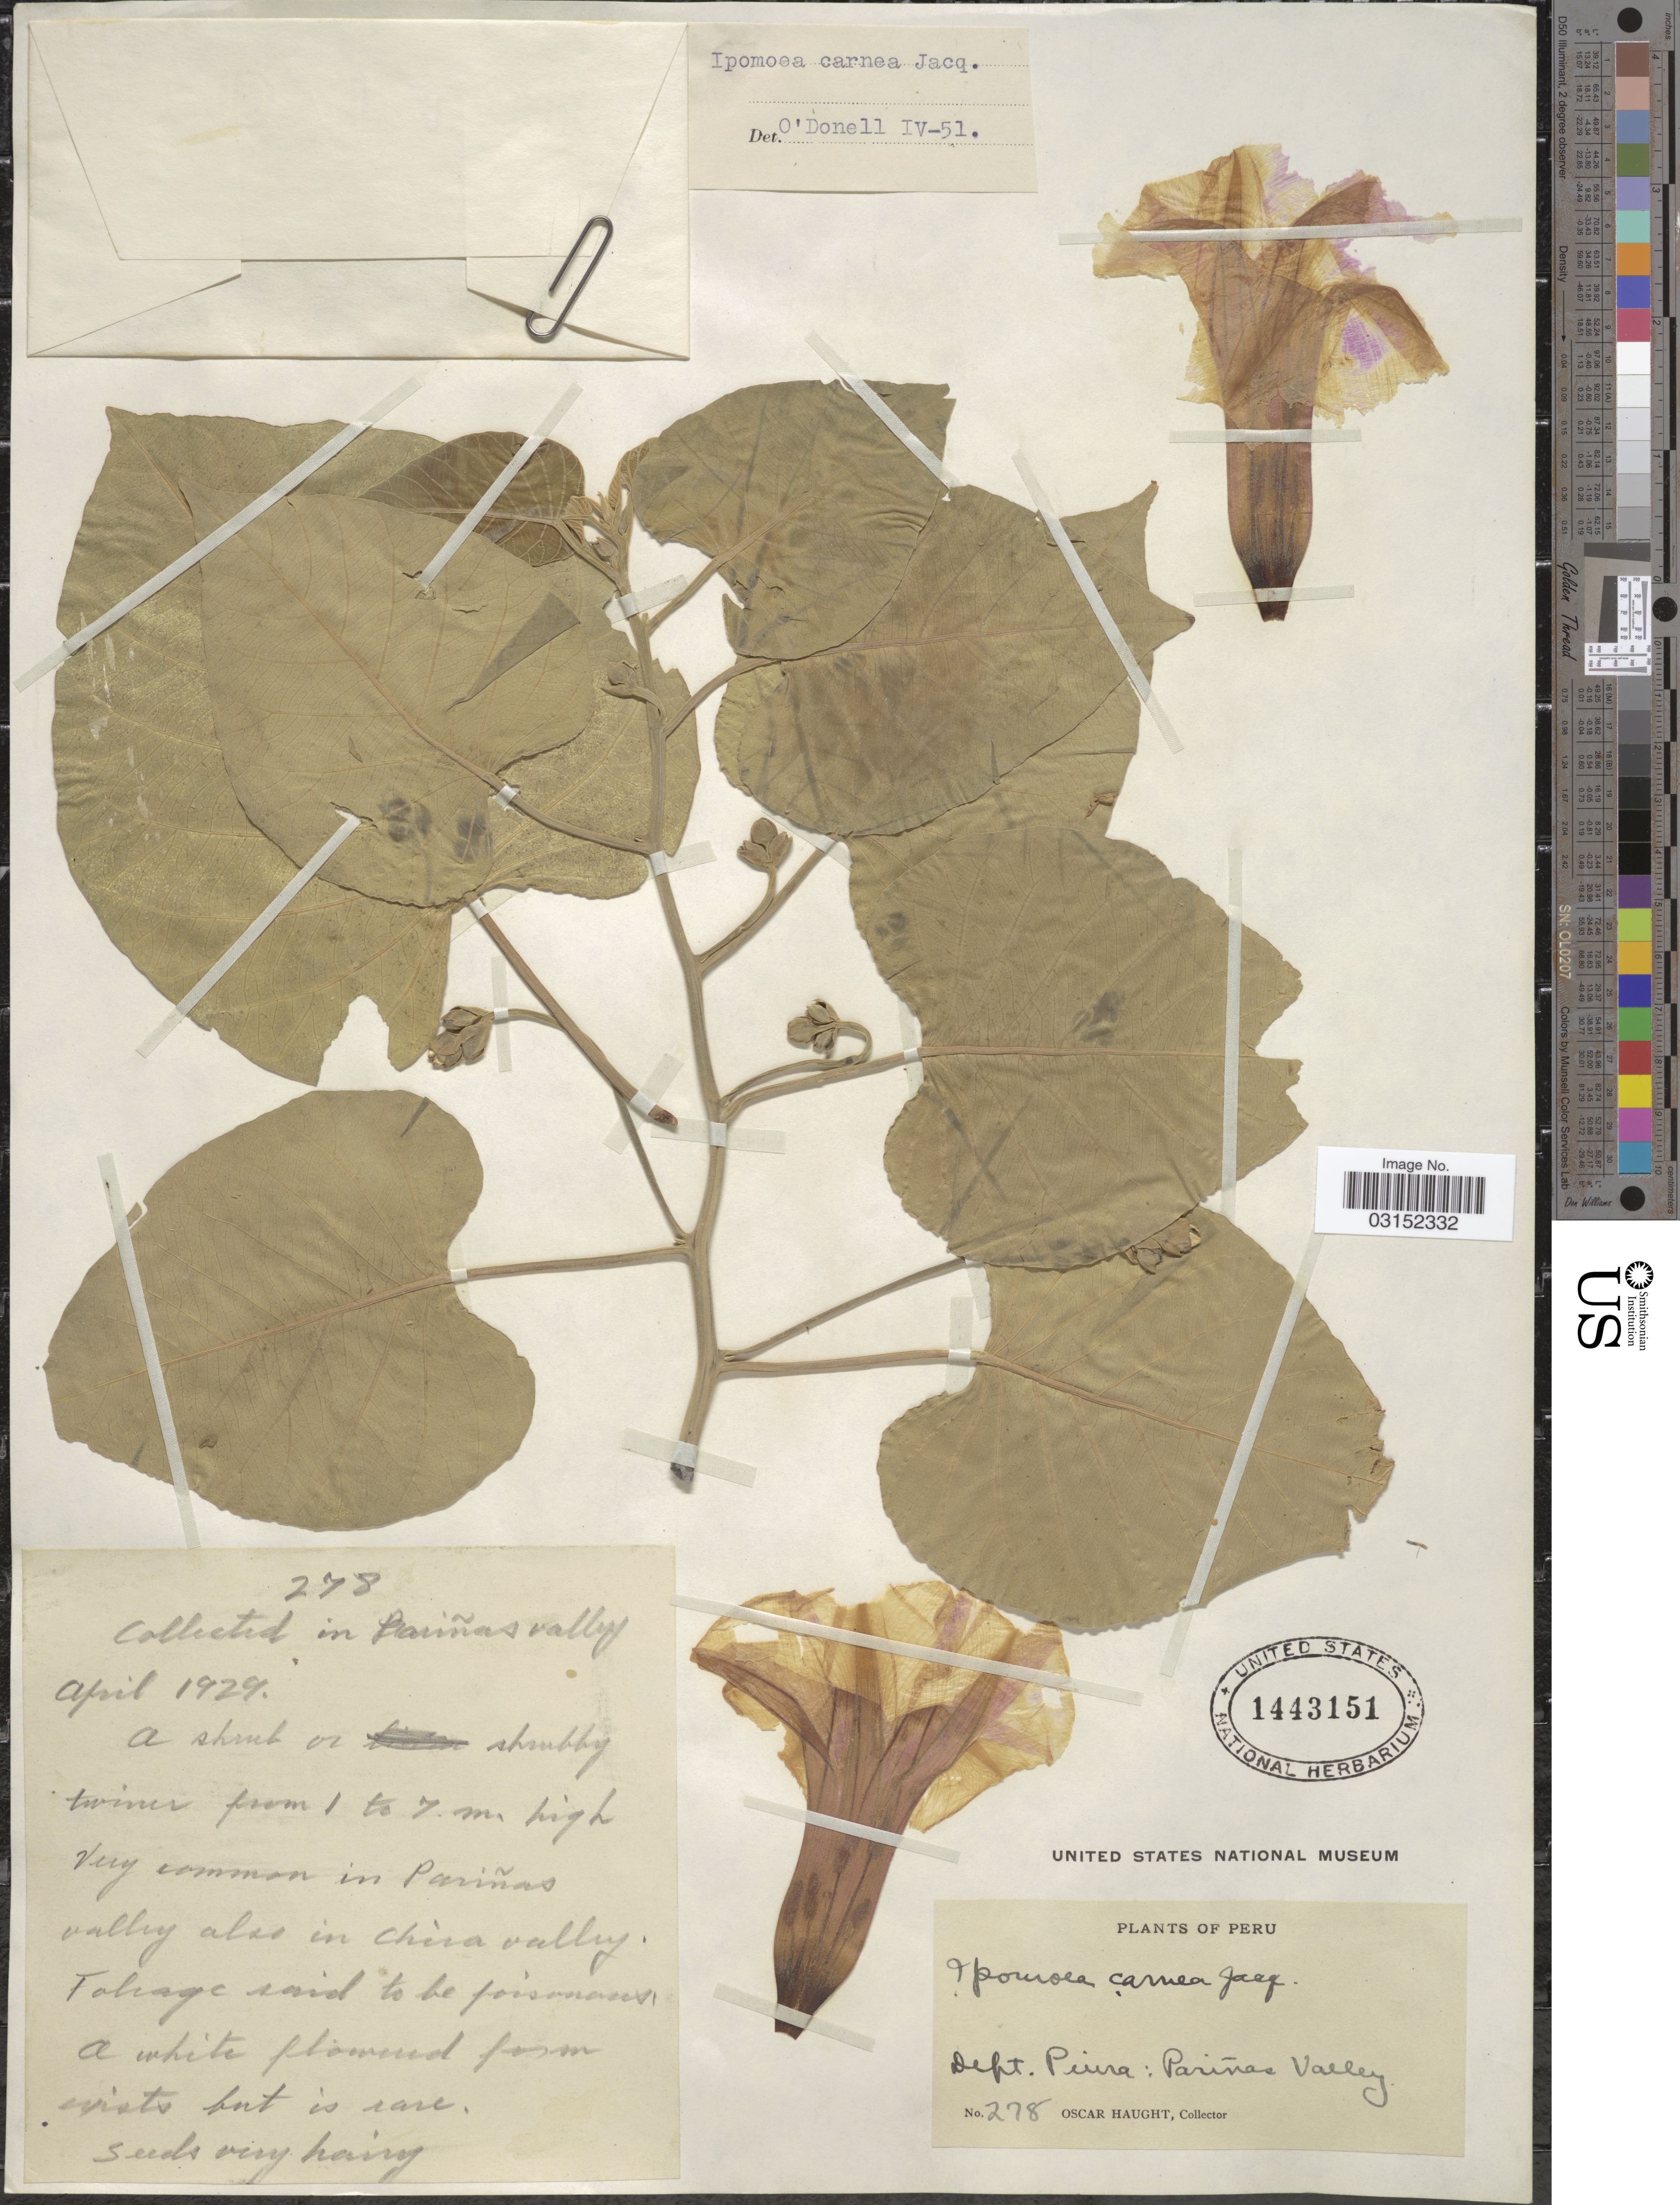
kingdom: Plantae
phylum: Tracheophyta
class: Magnoliopsida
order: Solanales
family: Convolvulaceae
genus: Ipomoea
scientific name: Ipomoea carnea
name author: Jacq.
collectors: O. Haught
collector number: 278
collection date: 1929-04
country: Peru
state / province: Piura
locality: Dept. Piura: Pariñas Valley.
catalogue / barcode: US 1443151